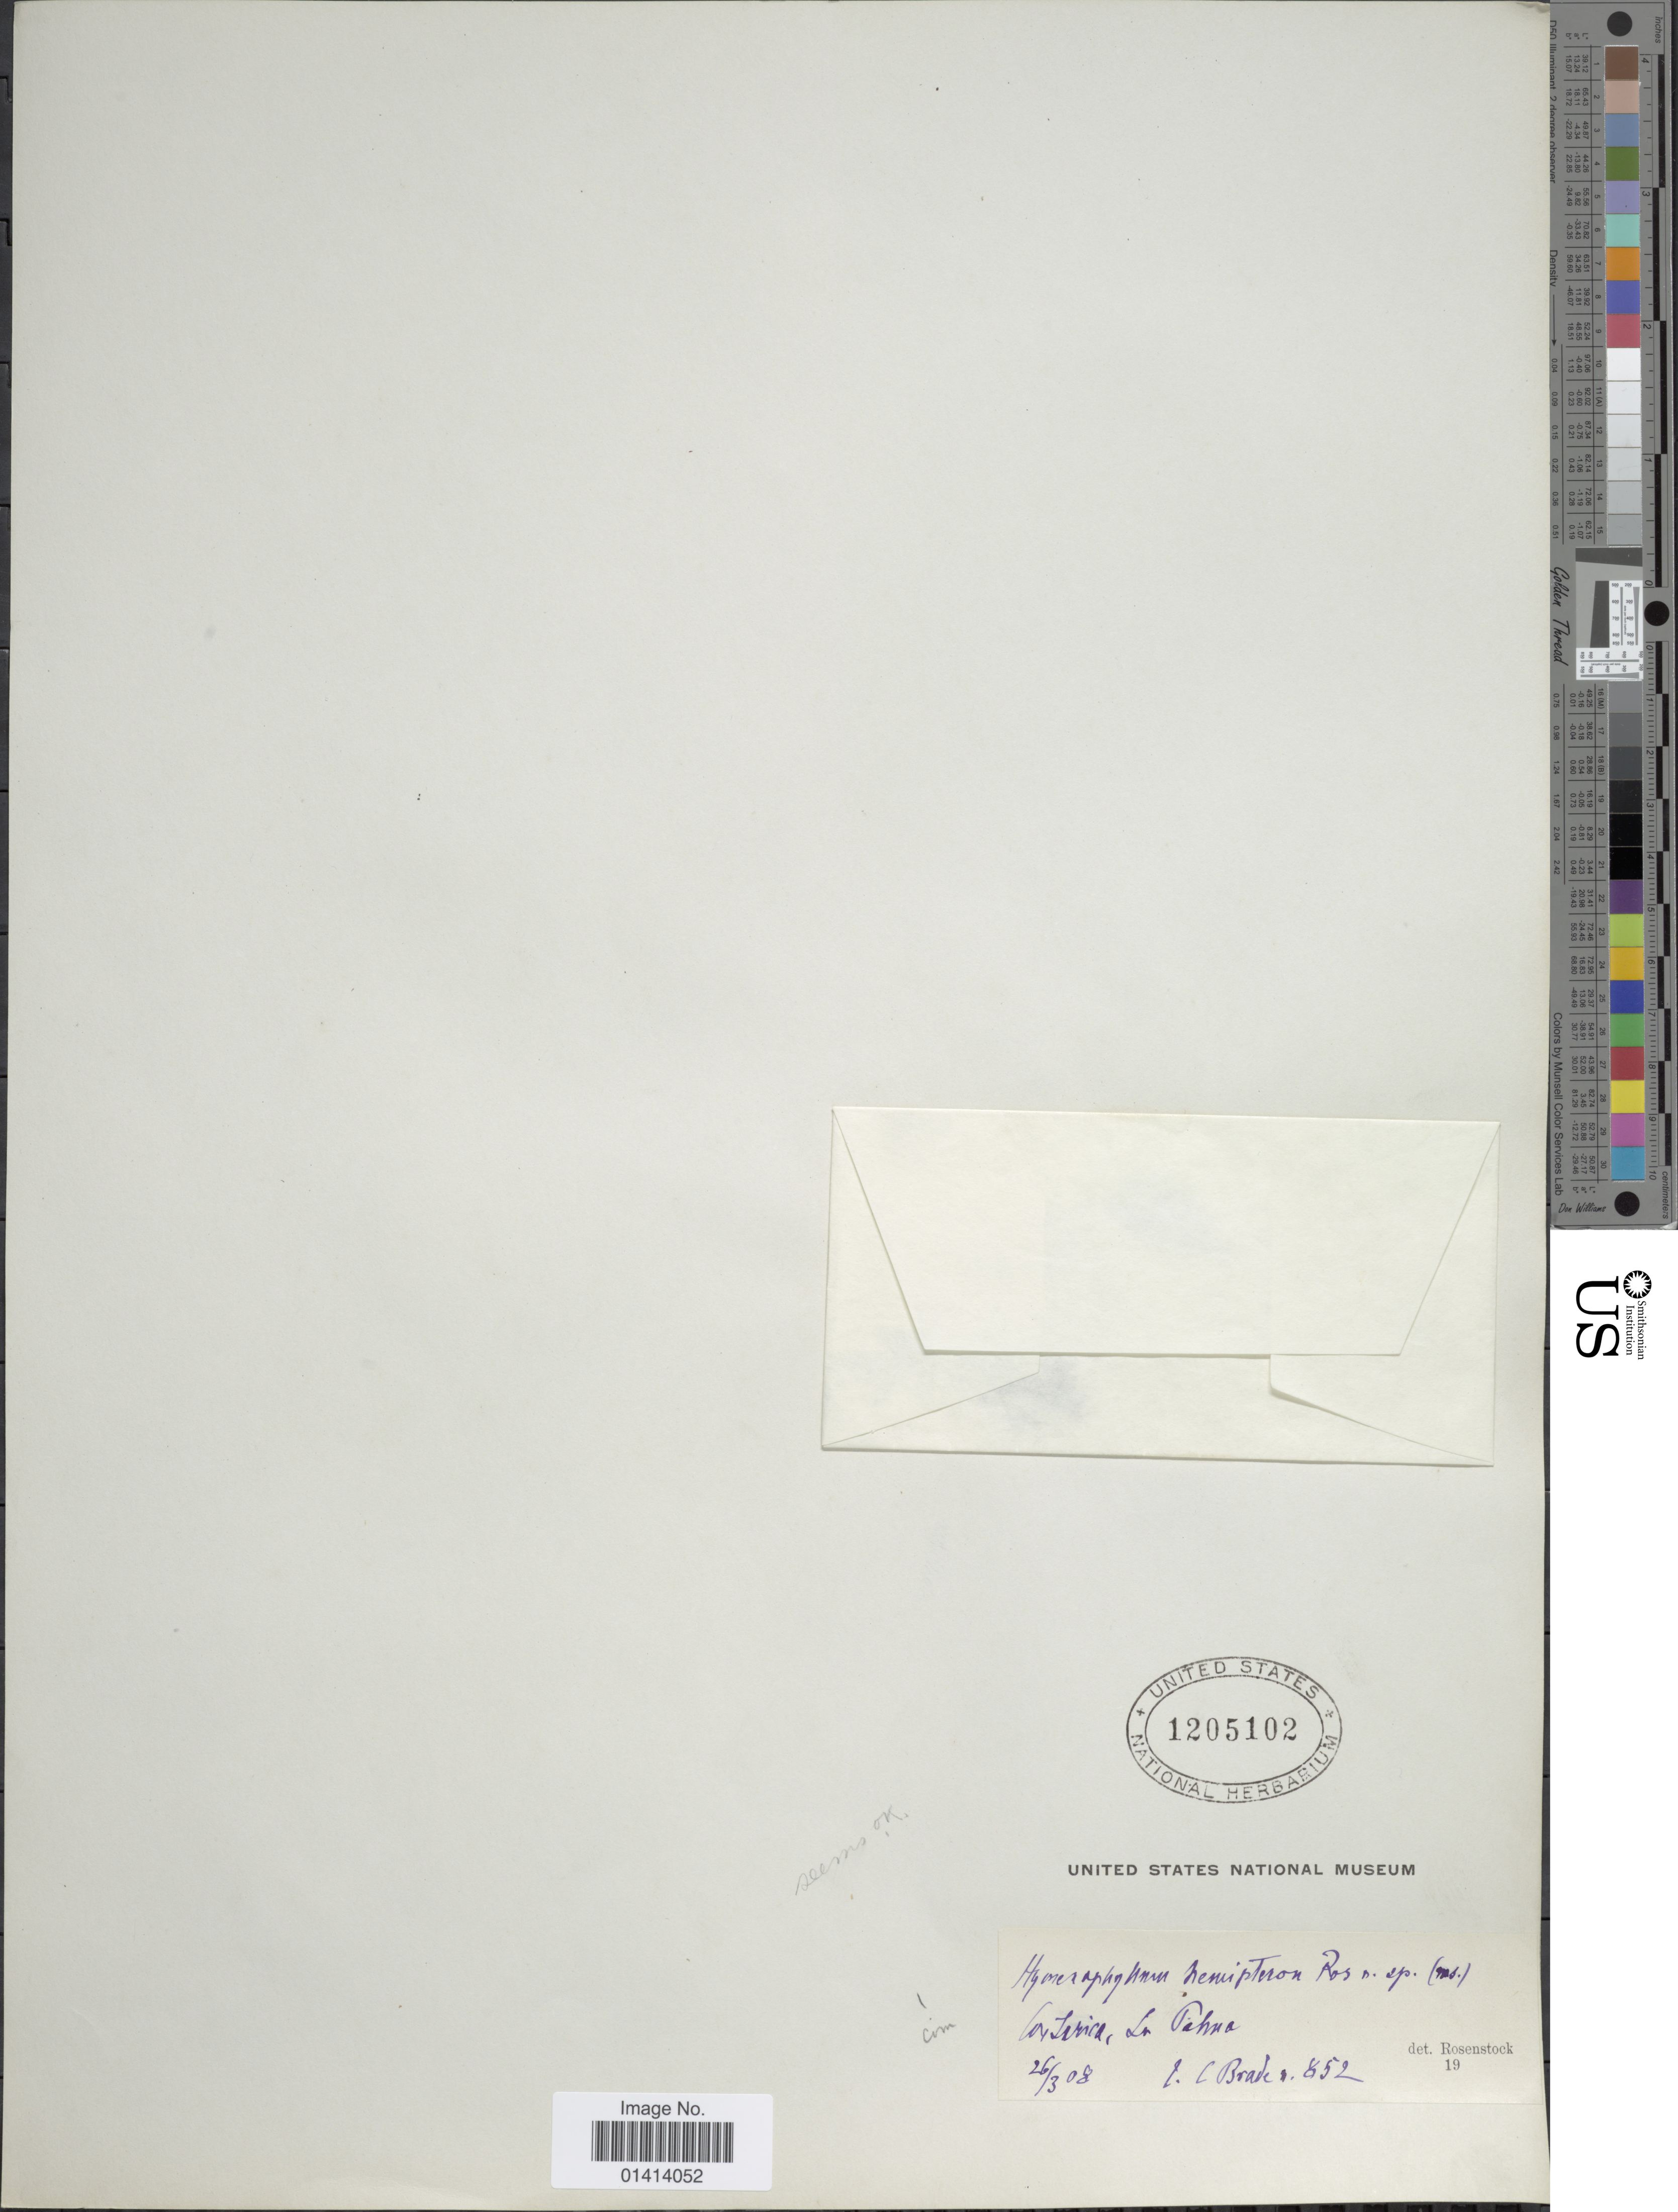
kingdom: Plantae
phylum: Tracheophyta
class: Polypodiopsida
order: Hymenophyllales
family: Hymenophyllaceae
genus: Hymenophyllum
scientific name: Hymenophyllum hemipteron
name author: Rosenst.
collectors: C. Brade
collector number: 852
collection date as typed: Transcribed d/m/y: 26/3/8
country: Costa Rica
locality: La Palma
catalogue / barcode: US 1205102